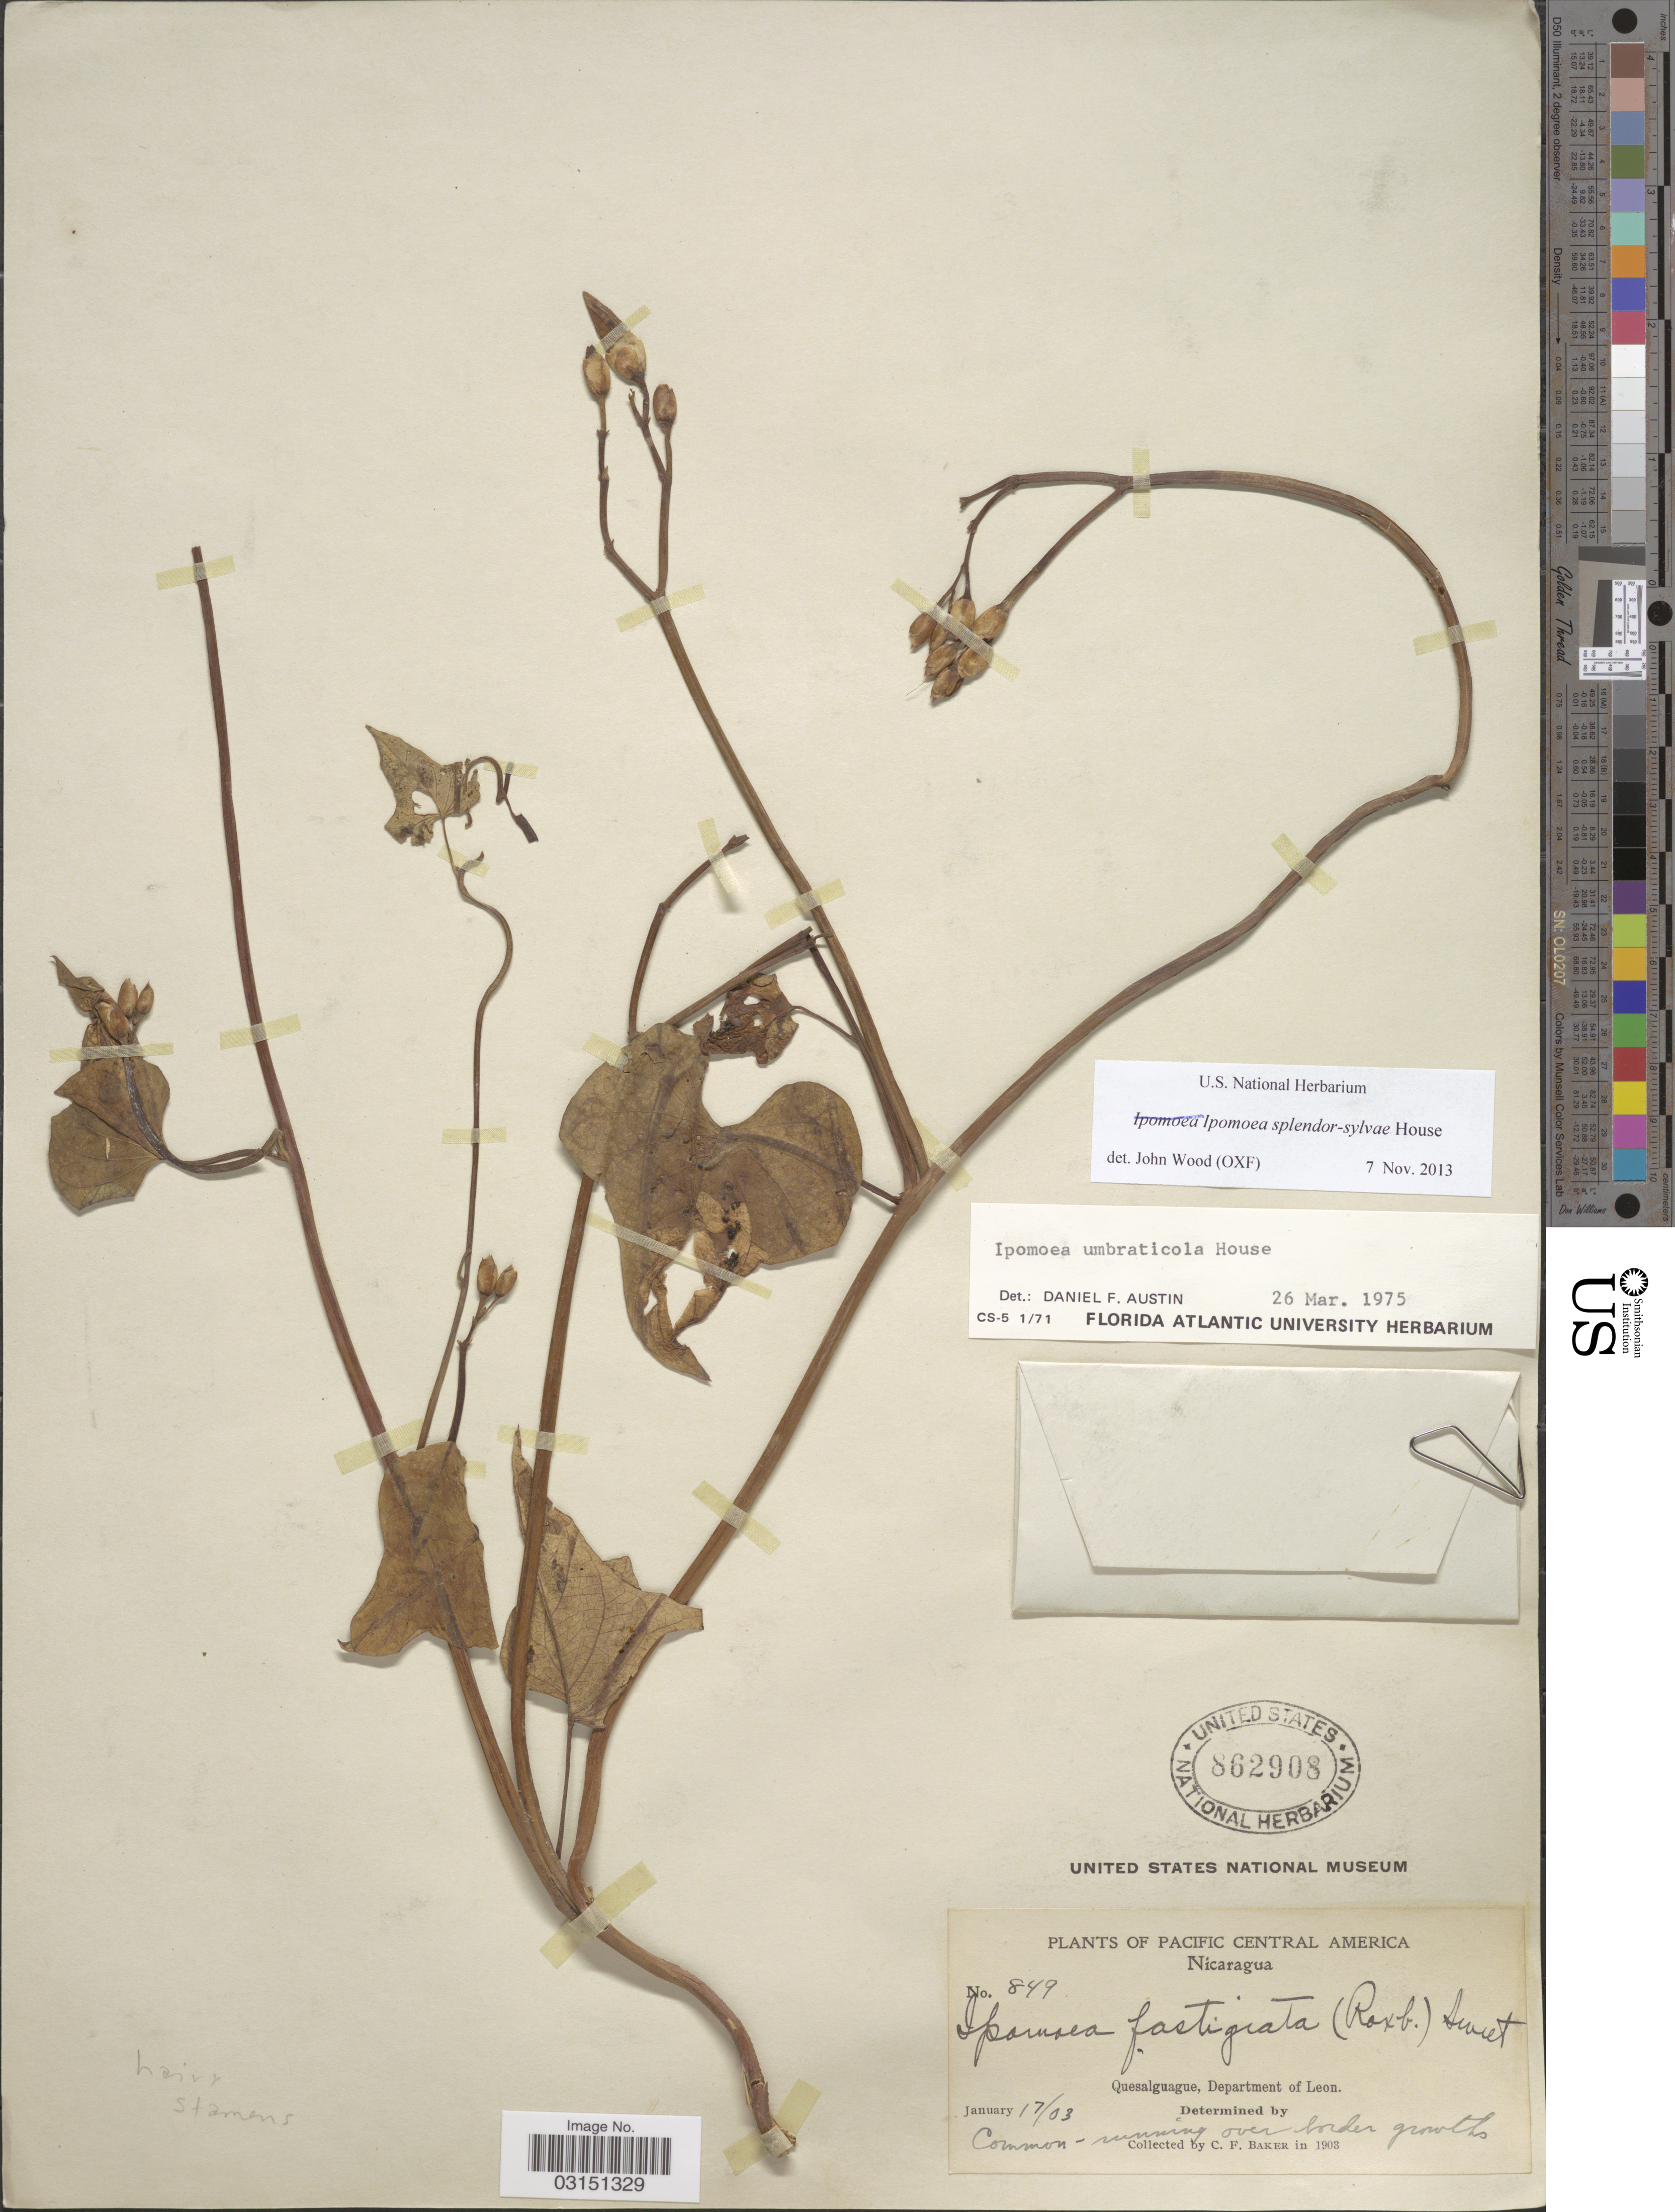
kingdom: Plantae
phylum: Tracheophyta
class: Magnoliopsida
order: Solanales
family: Convolvulaceae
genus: Ipomoea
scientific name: Ipomoea splendor-sylvae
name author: House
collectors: C. F. Baker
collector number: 849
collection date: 1903-01-17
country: Nicaragua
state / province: Leon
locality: Pacific Central America. Quesalguague, Department of Leon.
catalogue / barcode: US 862908